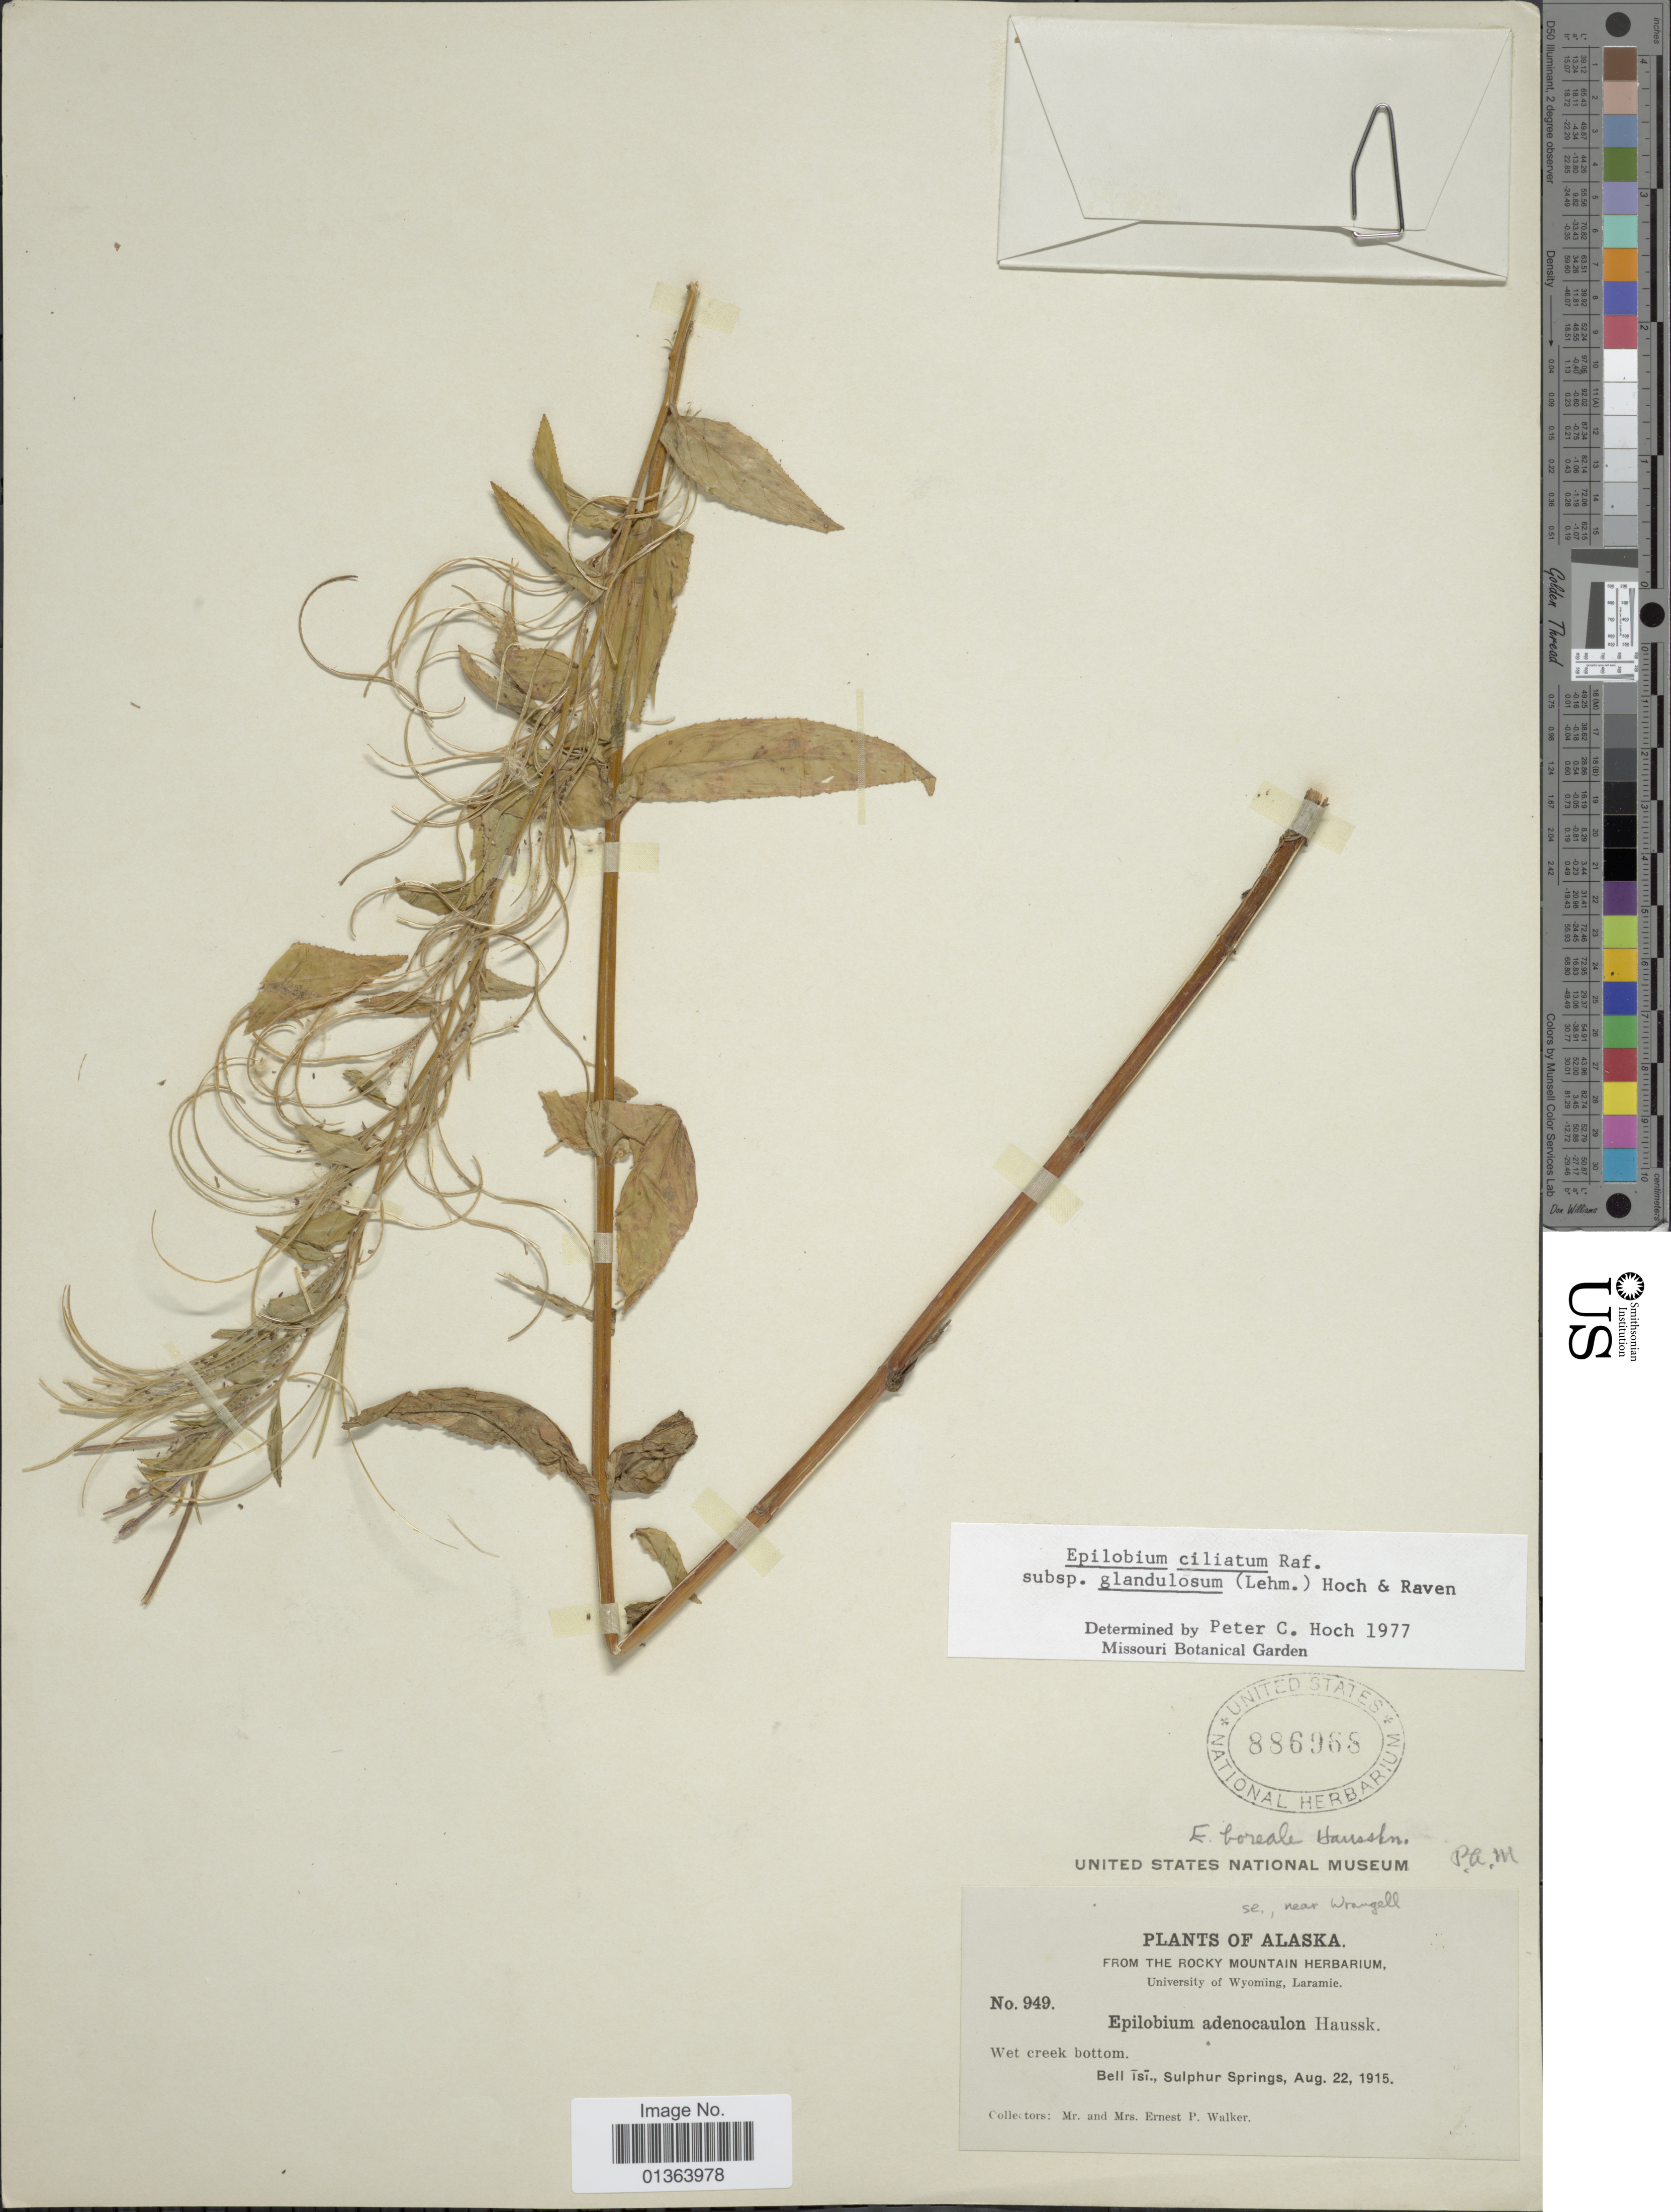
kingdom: Plantae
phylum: Tracheophyta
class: Magnoliopsida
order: Myrtales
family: Onagraceae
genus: Epilobium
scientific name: Epilobium ciliatum subsp. glandulosum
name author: (Lehm.) Hoch & P.H. Raven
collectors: E. P. Walker & E. Walker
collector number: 949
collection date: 1915-08-22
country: United States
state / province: Alaska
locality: Bell Isl., Sulphur Springs.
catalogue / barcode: US 886968